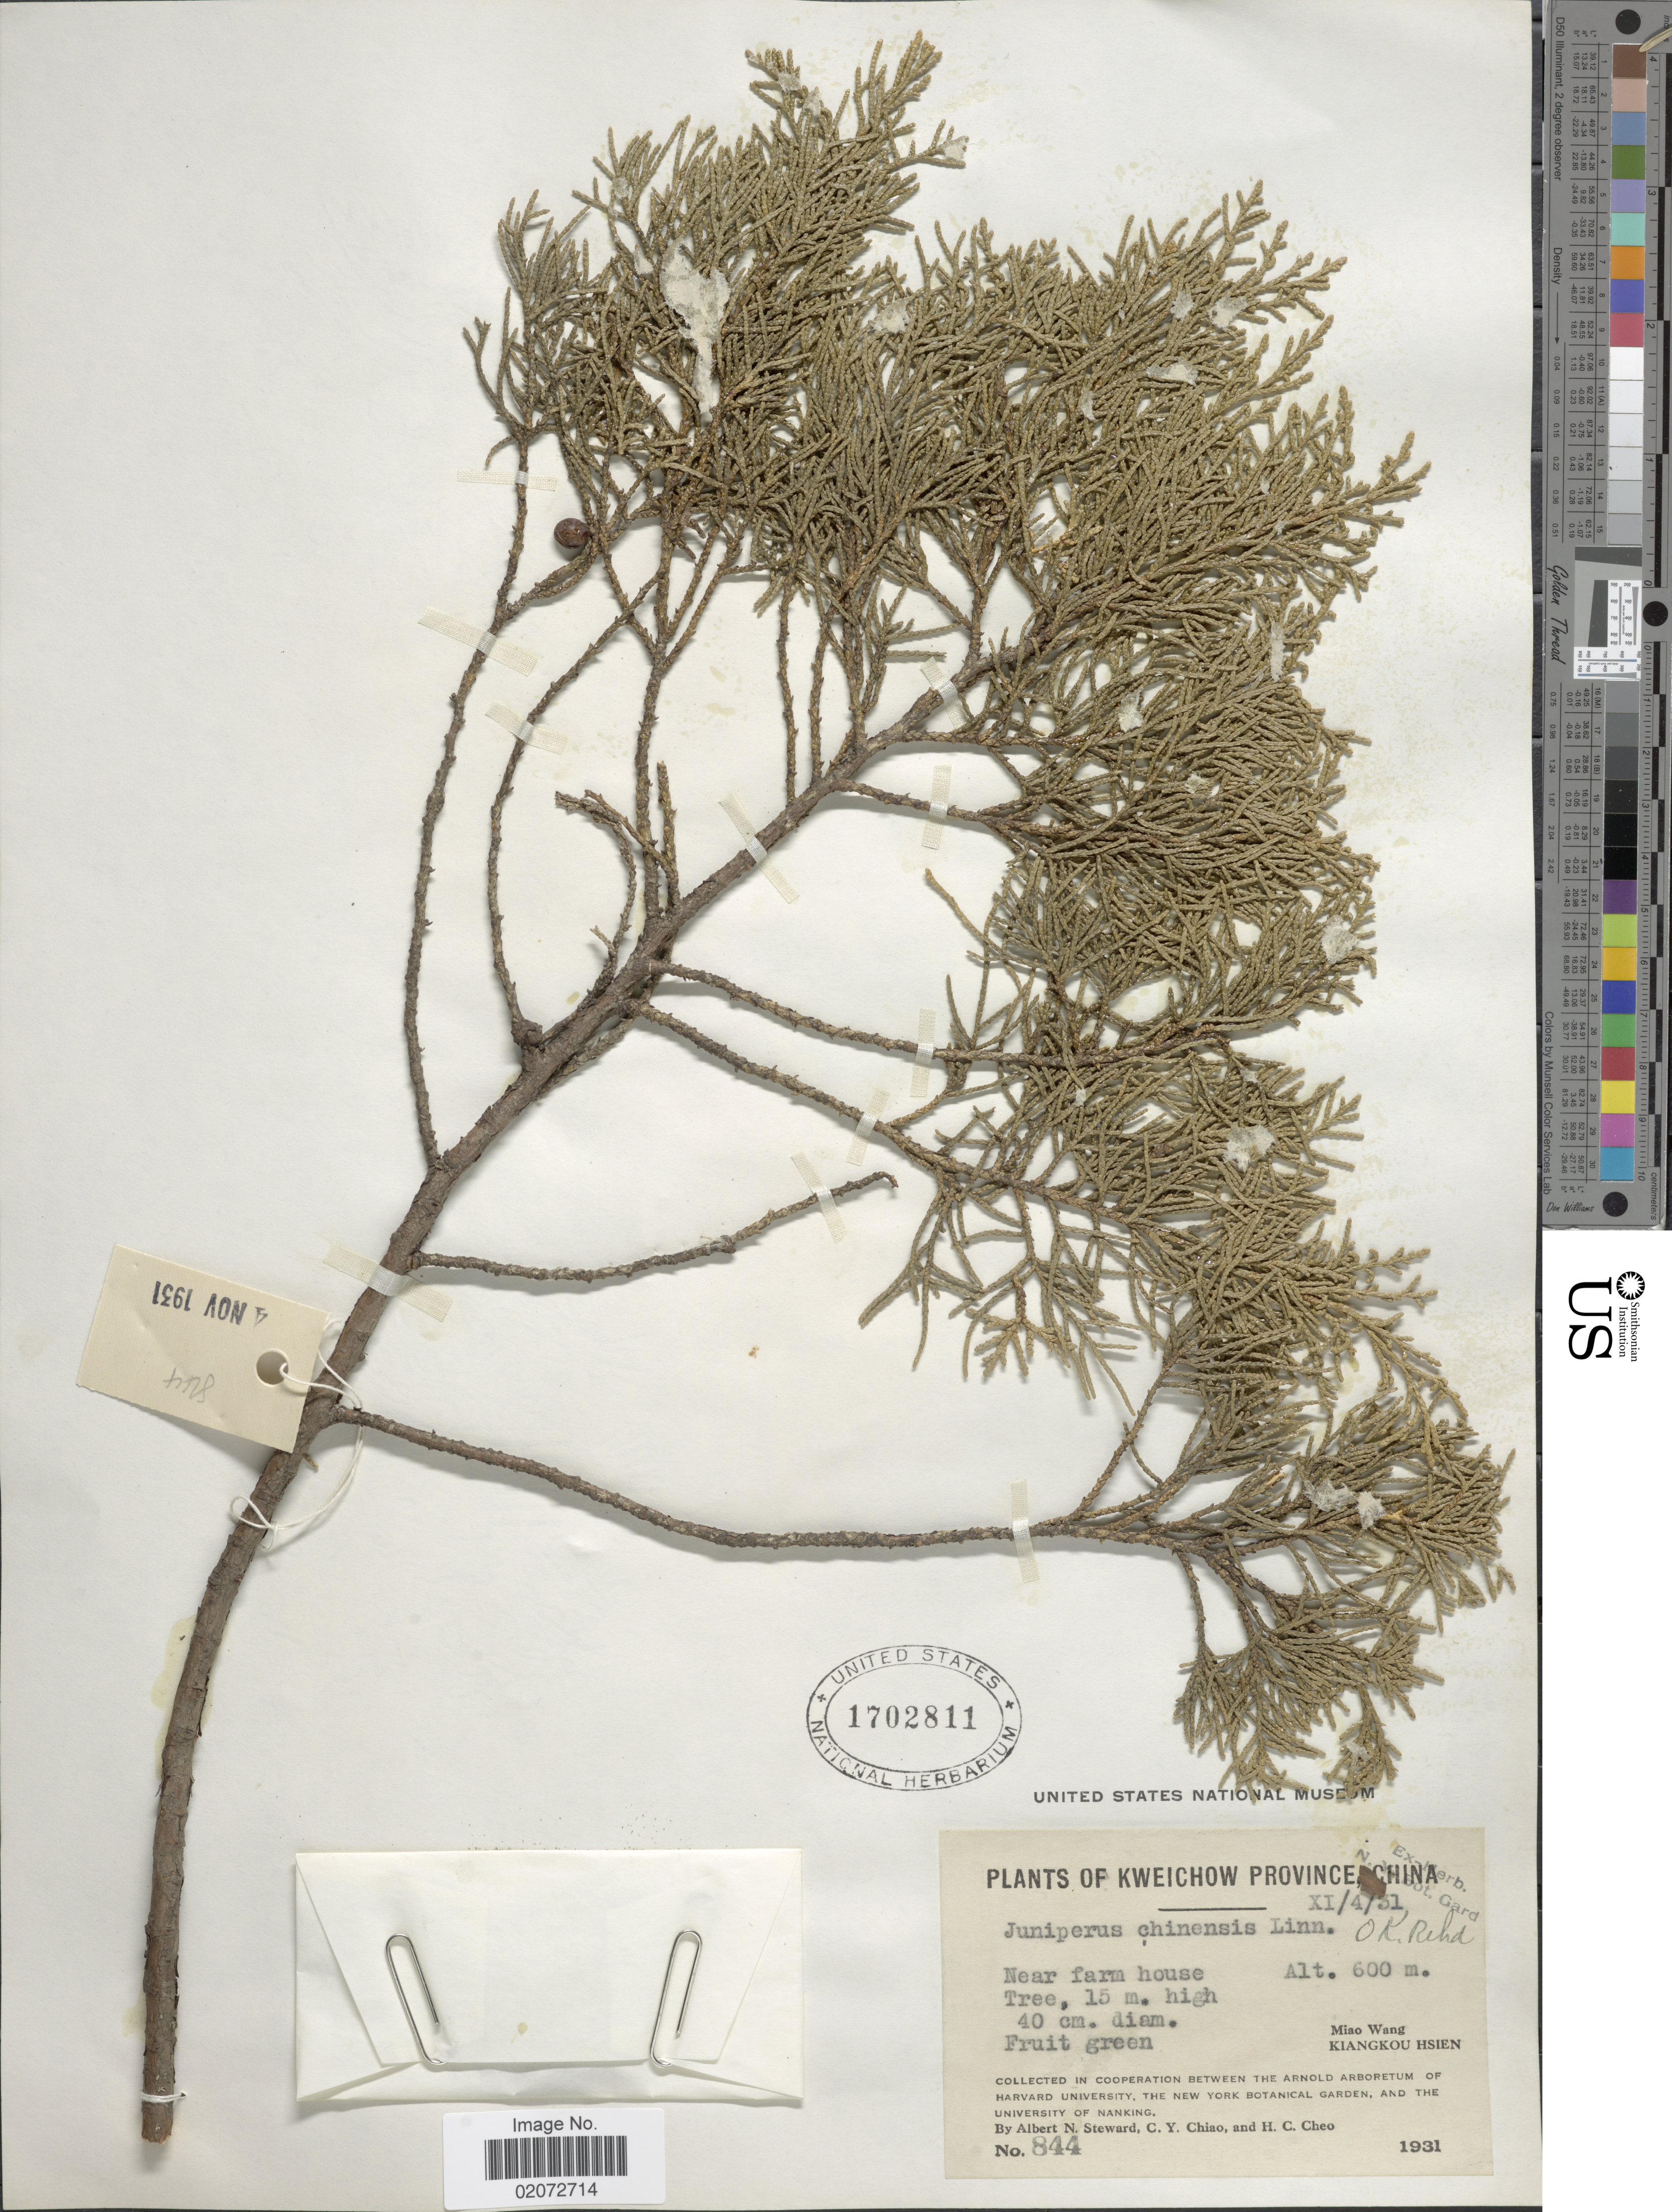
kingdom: Plantae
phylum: Tracheophyta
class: Pinopsida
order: Pinales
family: Cupressaceae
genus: Juniperus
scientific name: Juniperus chinensis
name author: L.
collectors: A. N. Steward, C. Y. Chiao & H. Cheo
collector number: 844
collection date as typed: Transcribed d/m/y: 4/11/31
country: China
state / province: Guizhou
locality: Kweichow Province, Miao Wang, Kiankou Hsien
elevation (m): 600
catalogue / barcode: US 1702811